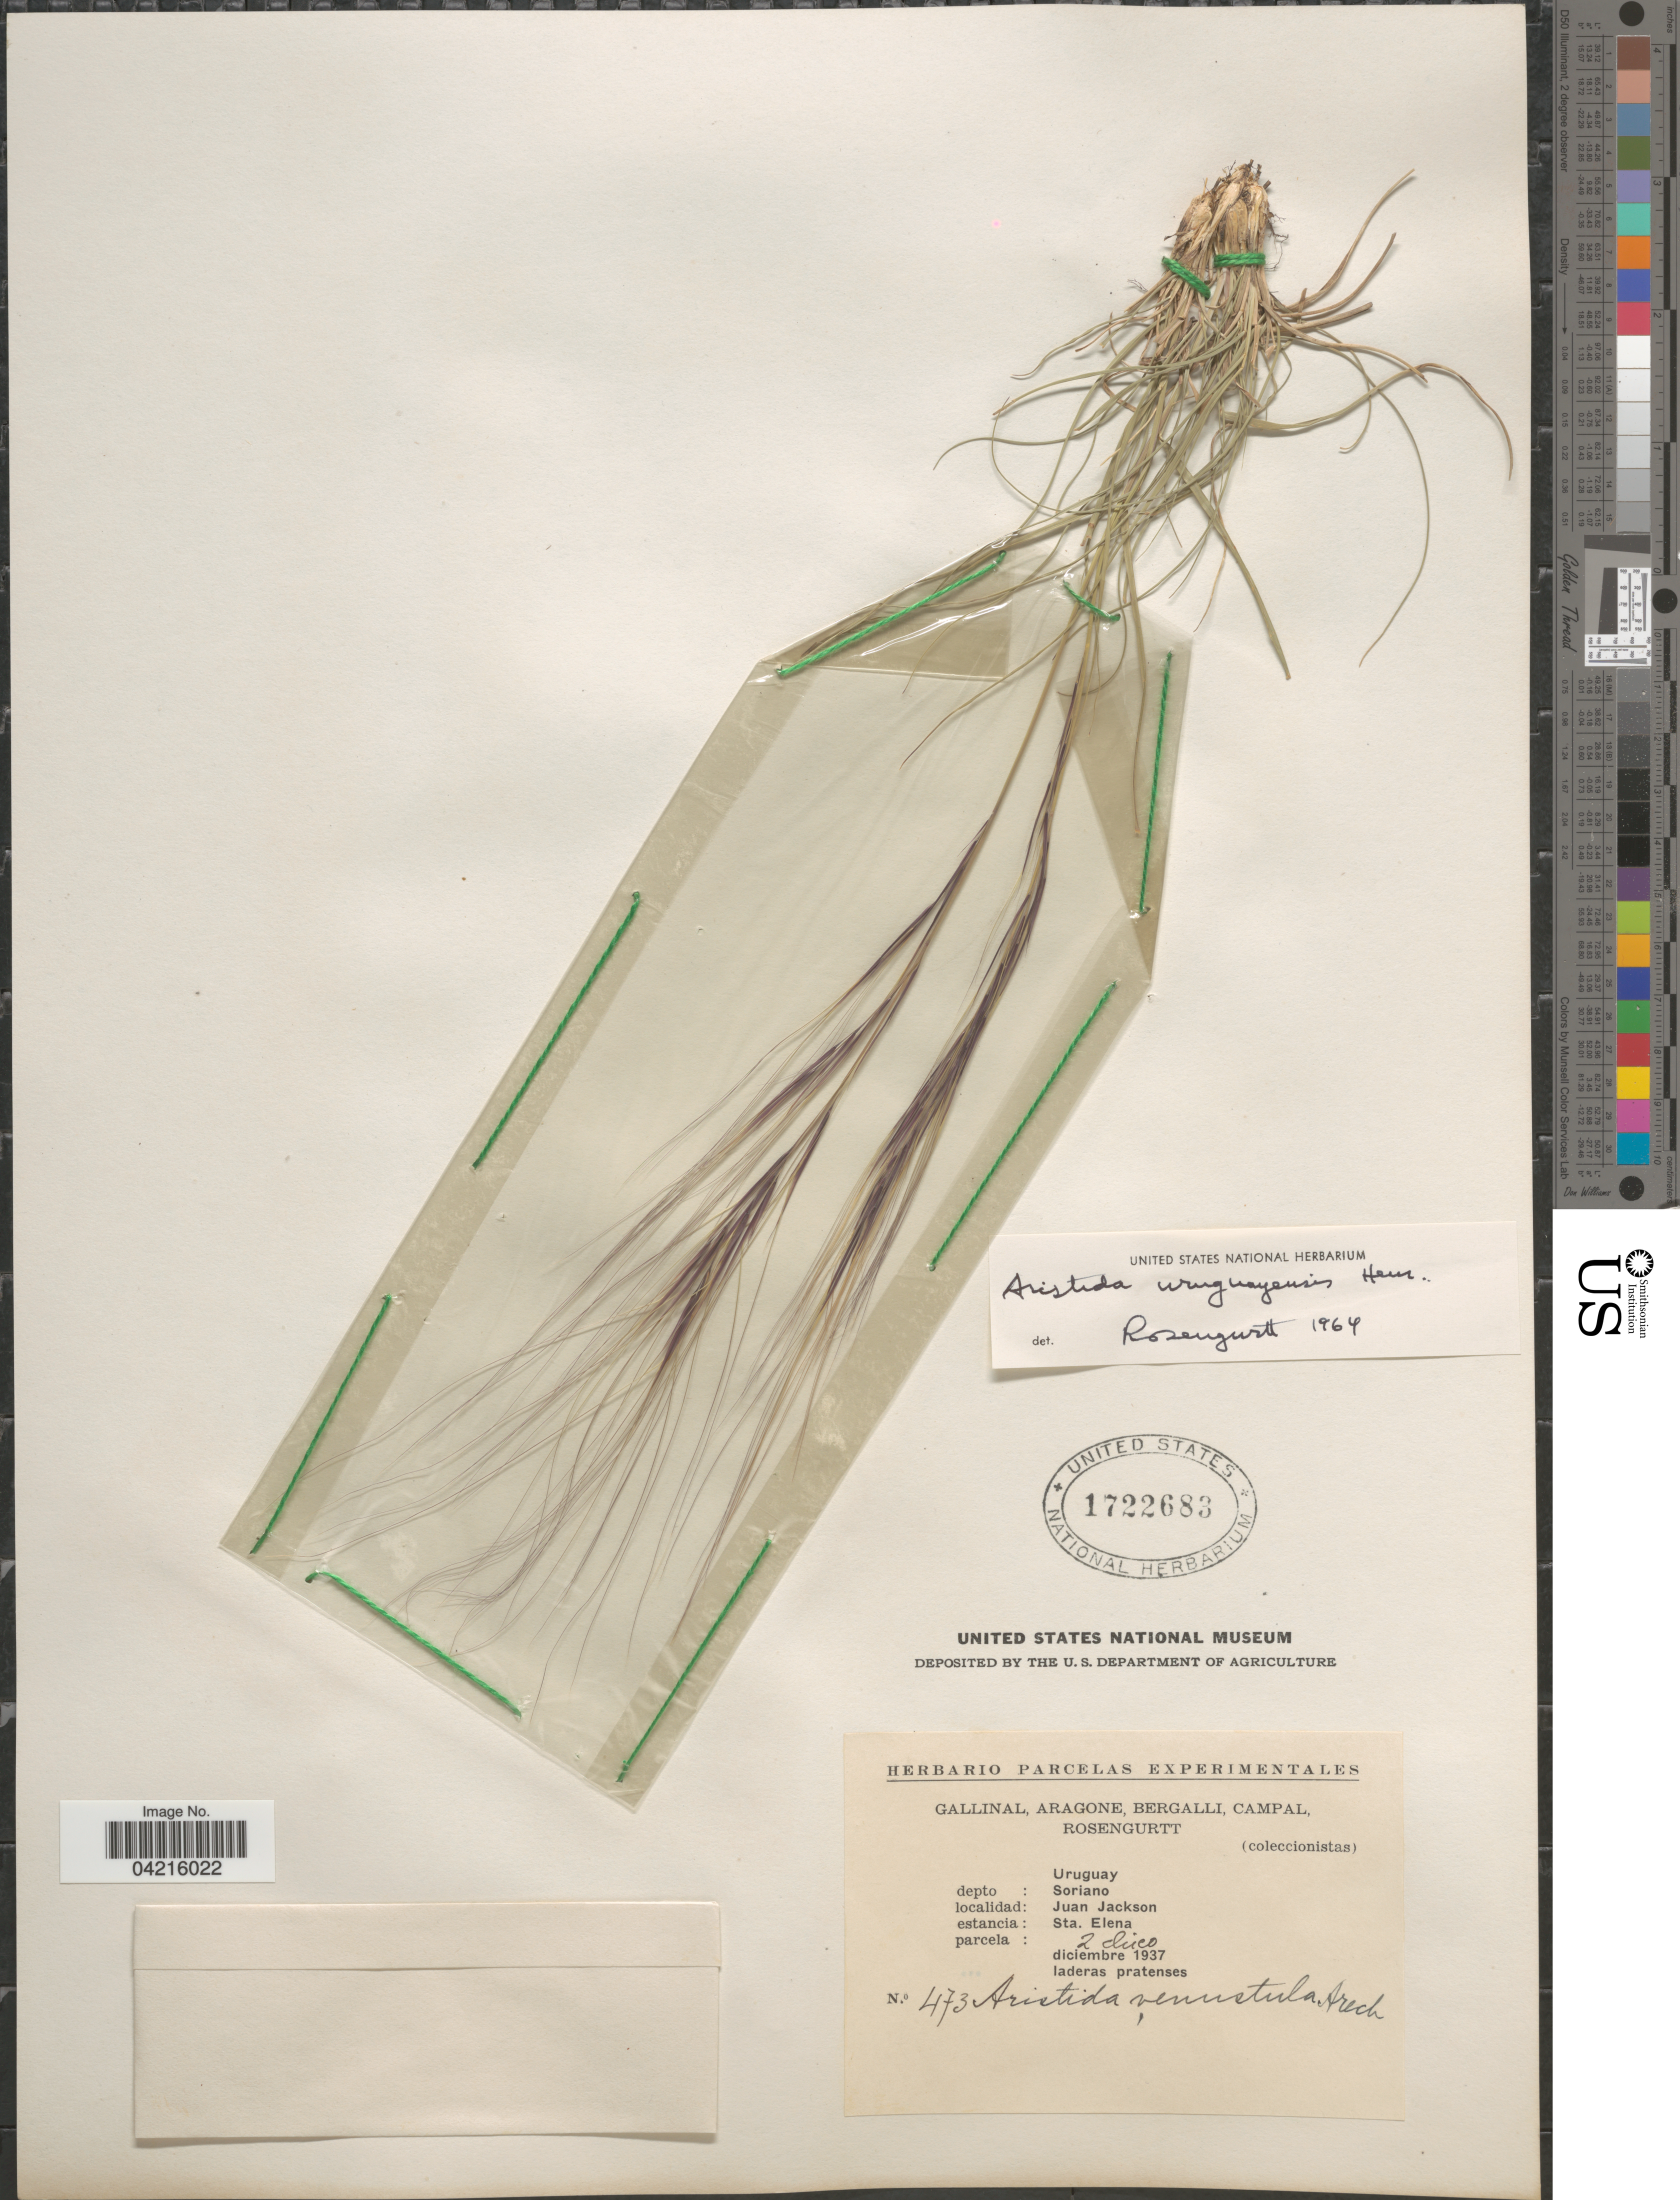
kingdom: Plantae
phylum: Tracheophyta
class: Liliopsida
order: Poales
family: Poaceae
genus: Aristida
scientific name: Aristida uruguayensis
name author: Henr.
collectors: -. Gallinal, -- Aragone, -- Bergalli, -- Campal & Rosengurtt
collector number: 473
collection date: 1937-12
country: Uruguay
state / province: Soriano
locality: Depto: Soriano, Juan Jackson. Estancia: Sta. Elena. Parcela: 2 dieco.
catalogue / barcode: US 1722683